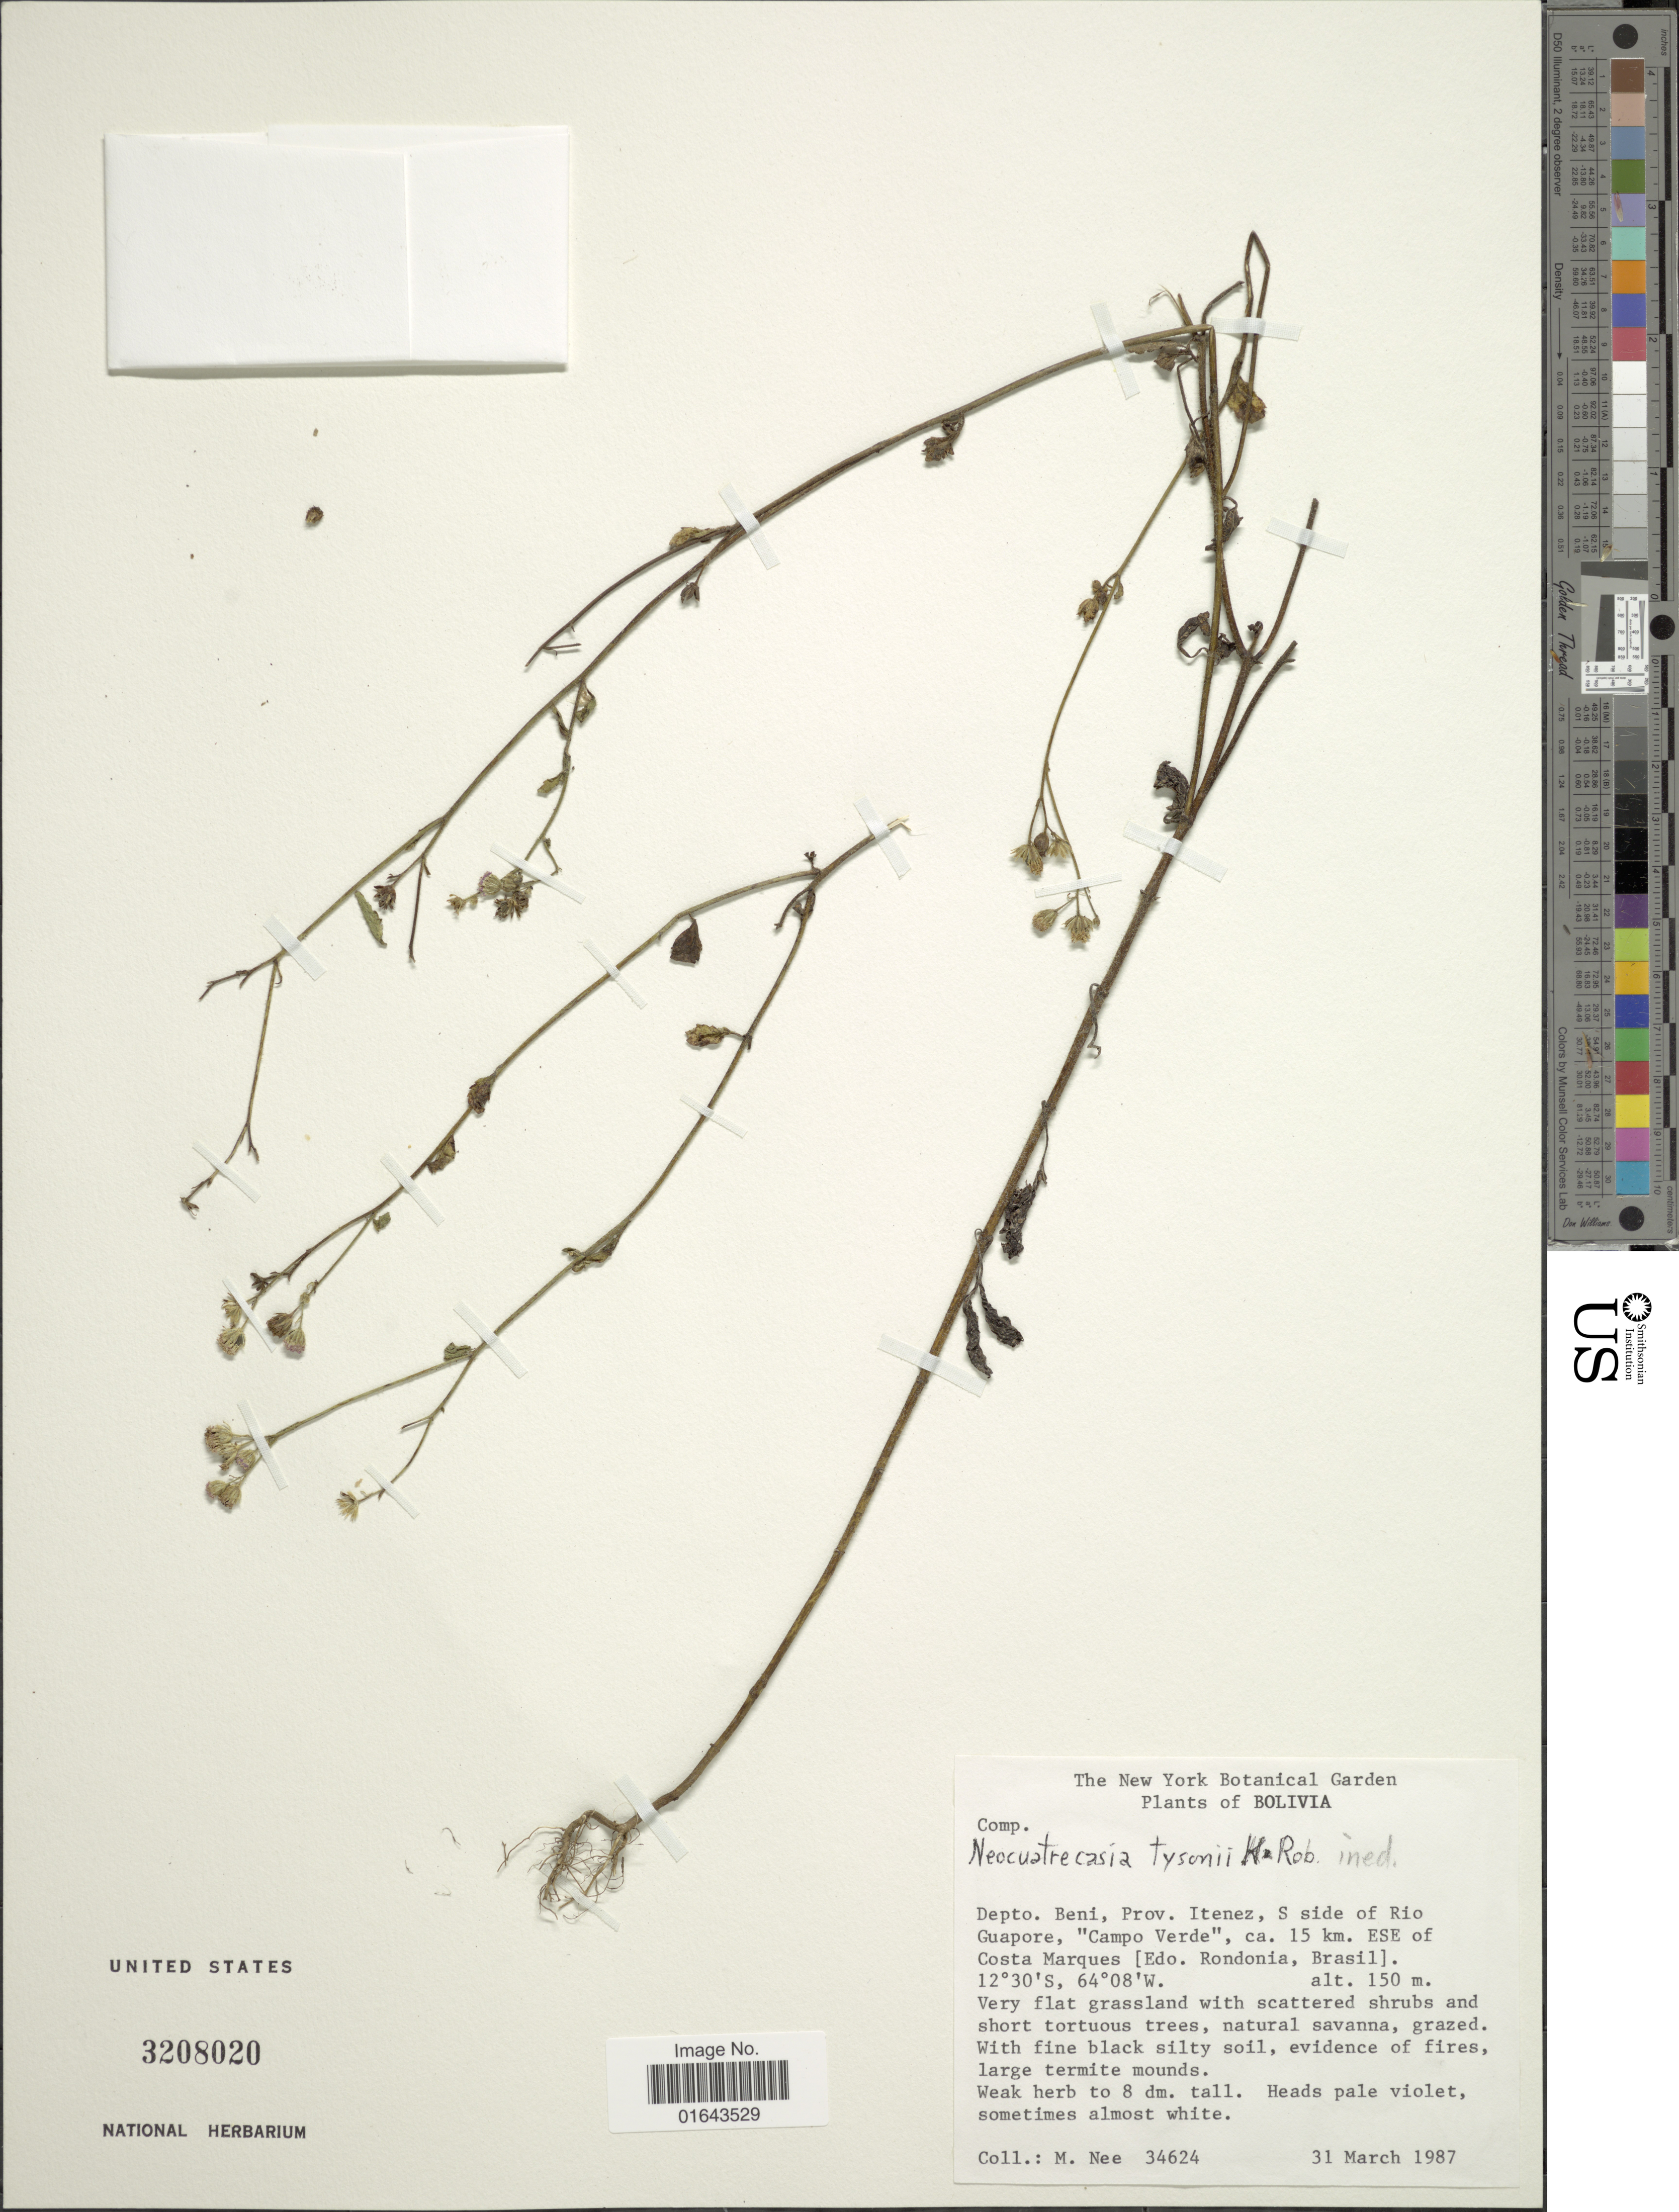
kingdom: Plantae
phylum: Tracheophyta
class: Magnoliopsida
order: Asterales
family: Asteraceae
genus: Neocuatrecasia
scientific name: Neocuatrecasia tysonii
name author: H. Rob.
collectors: M. Nee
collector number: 34624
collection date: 1987-03-31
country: Bolivia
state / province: Beni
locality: Depto. Beni, Prov. Itenez, S side of Rio Guapore, "Campo Verde", ca. 15 km. ESE of Costa Marques [Edo. Rondonia, Brasil]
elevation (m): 150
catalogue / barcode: US 3208020